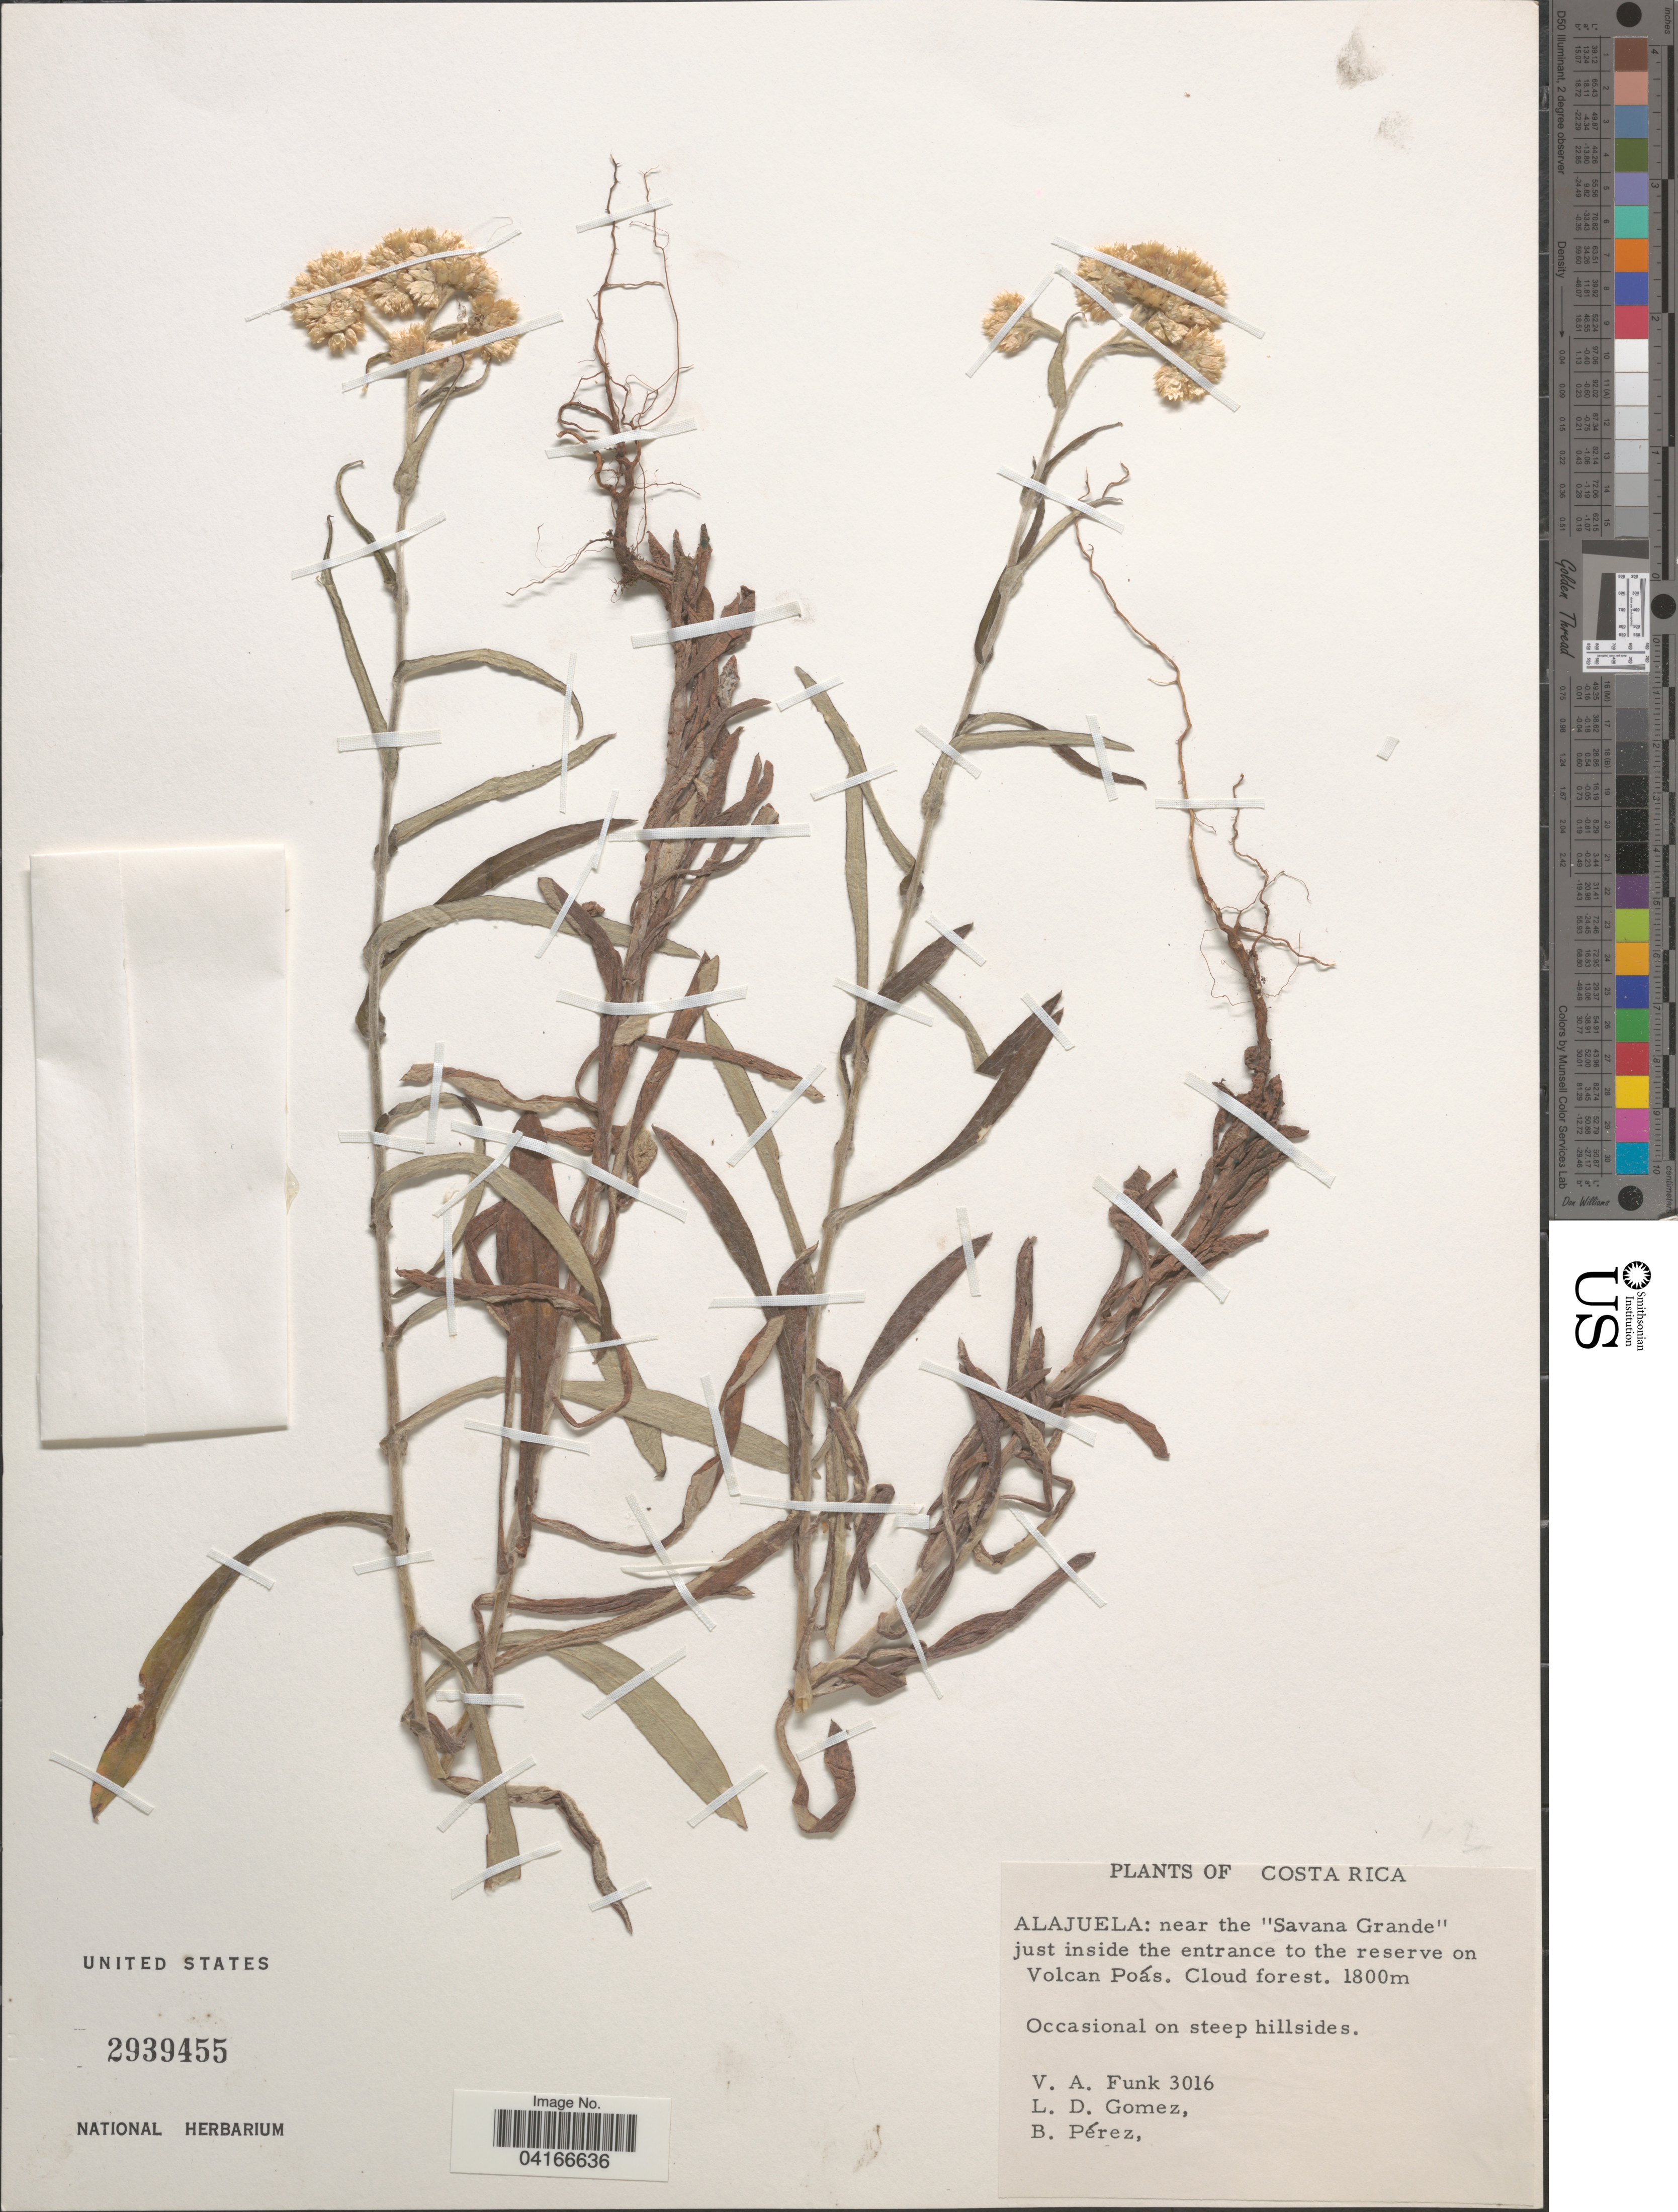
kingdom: Plantae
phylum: Tracheophyta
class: Magnoliopsida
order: Asterales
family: Asteraceae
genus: Gnaphalium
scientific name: Gnaphalium sp.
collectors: V. Funk, L. D. Gómez & B. Pérez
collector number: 3016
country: Costa Rica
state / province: Alajuela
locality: Near the "Savana Grande" just inside the entrance to the reserve on Volcan Poás.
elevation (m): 1800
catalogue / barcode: US 2939455